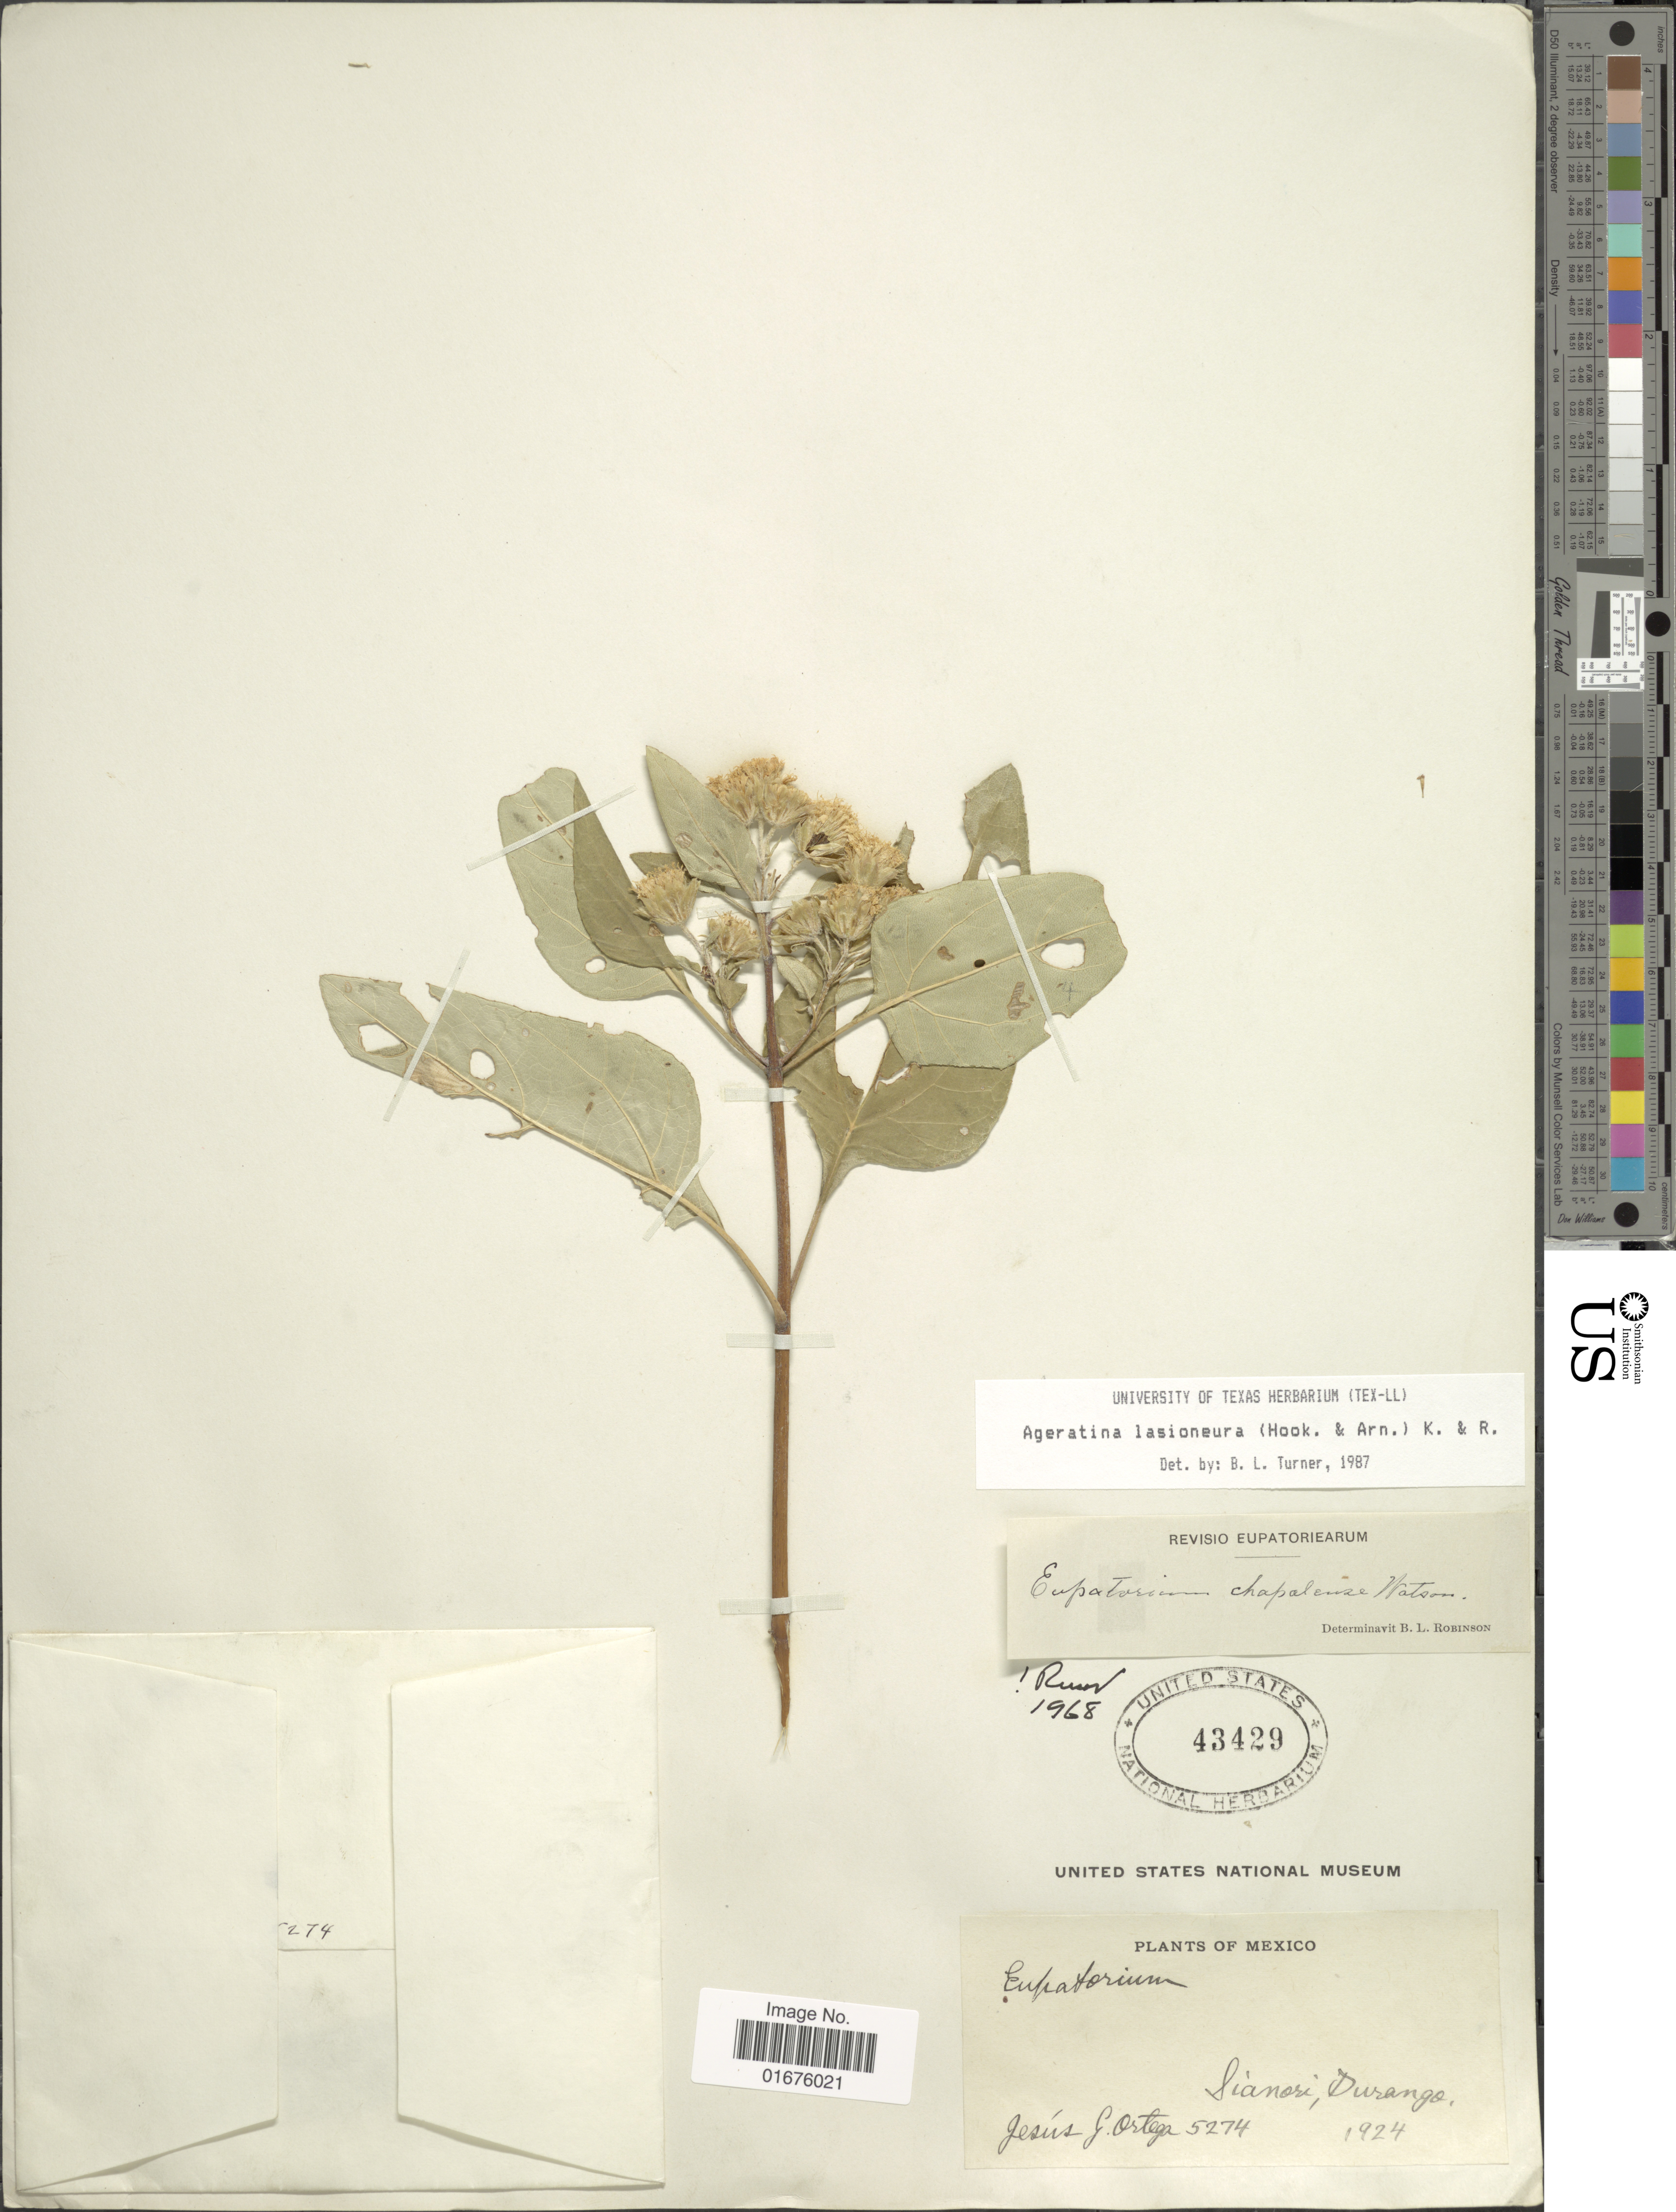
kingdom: Plantae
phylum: Tracheophyta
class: Magnoliopsida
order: Asterales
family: Asteraceae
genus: Ageratina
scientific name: Ageratina lasioneura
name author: (Hook. & Arn.) R.M. King & H. Rob.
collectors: J. Ortega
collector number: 5274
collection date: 1924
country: Mexico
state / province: Durango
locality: Sianori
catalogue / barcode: US 43429